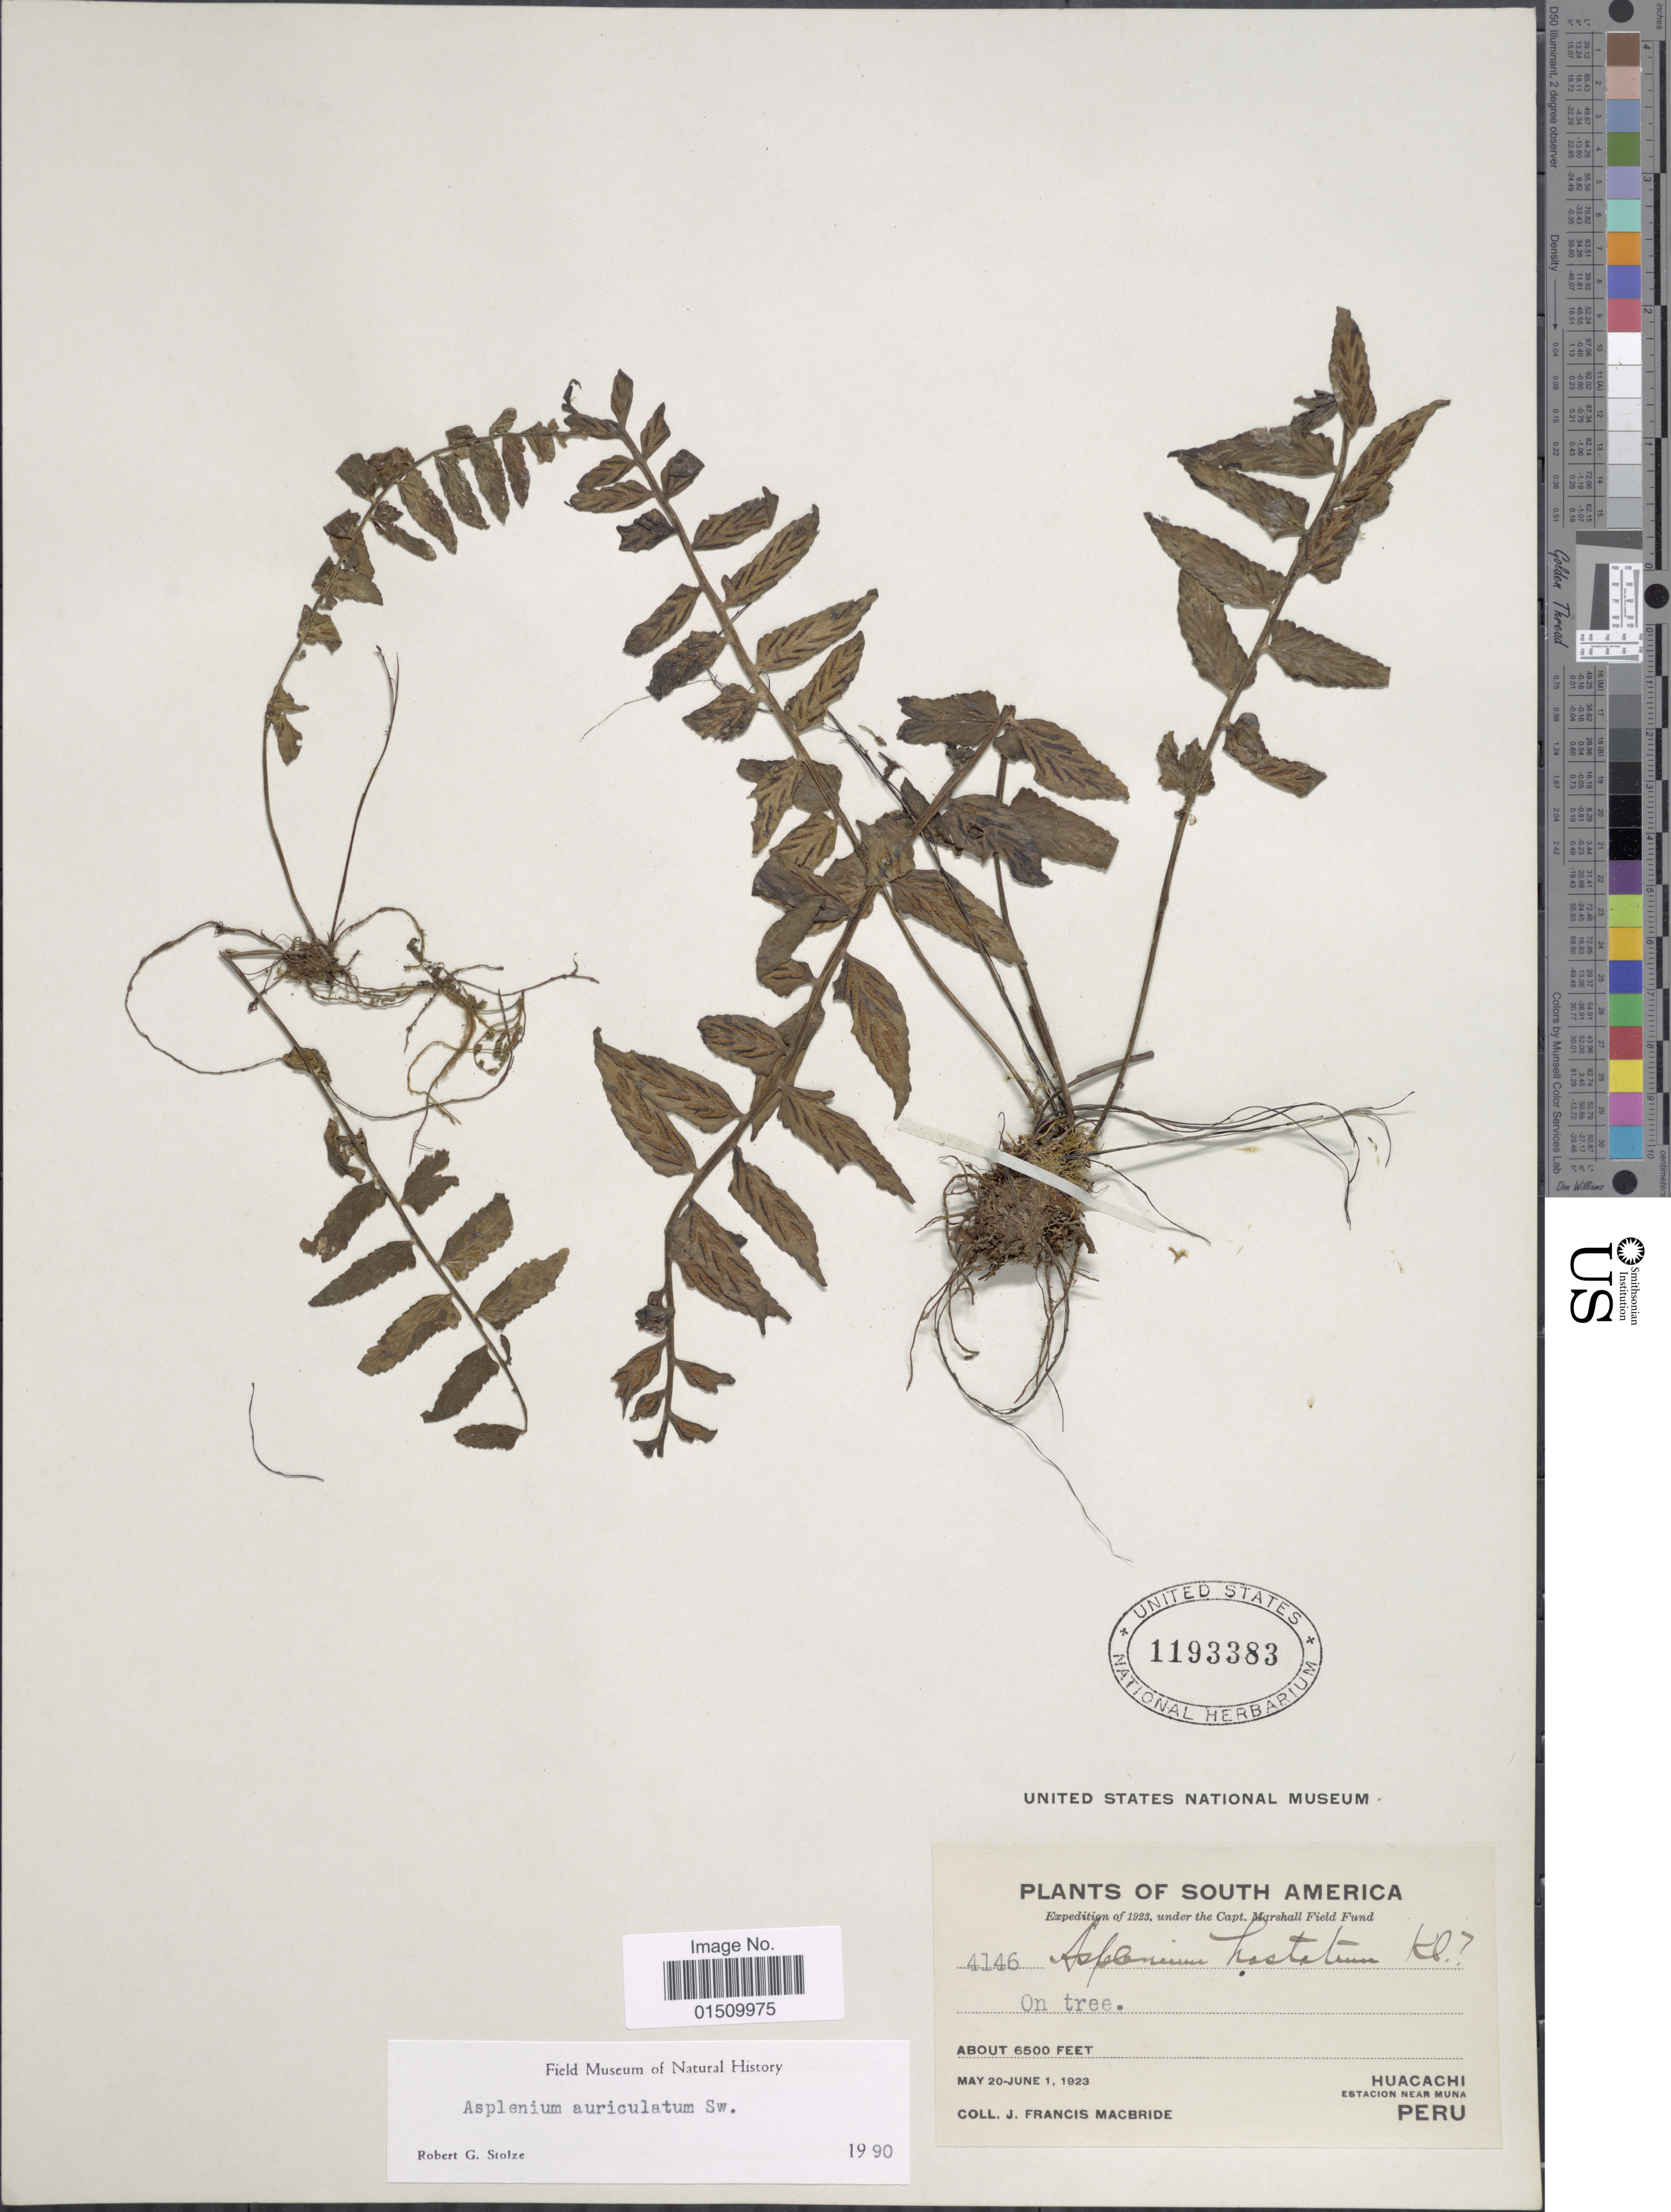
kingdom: Plantae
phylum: Tracheophyta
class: Polypodiopsida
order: Polypodiales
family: Aspleniaceae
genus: Asplenium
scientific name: Asplenium auriculatum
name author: Sw.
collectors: J. F. Macbride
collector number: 4146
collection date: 1923-05-20/1923-06-01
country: Peru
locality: South America, Huacachi, Estacion near Muna, Peru.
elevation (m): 1981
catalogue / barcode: US 1193383